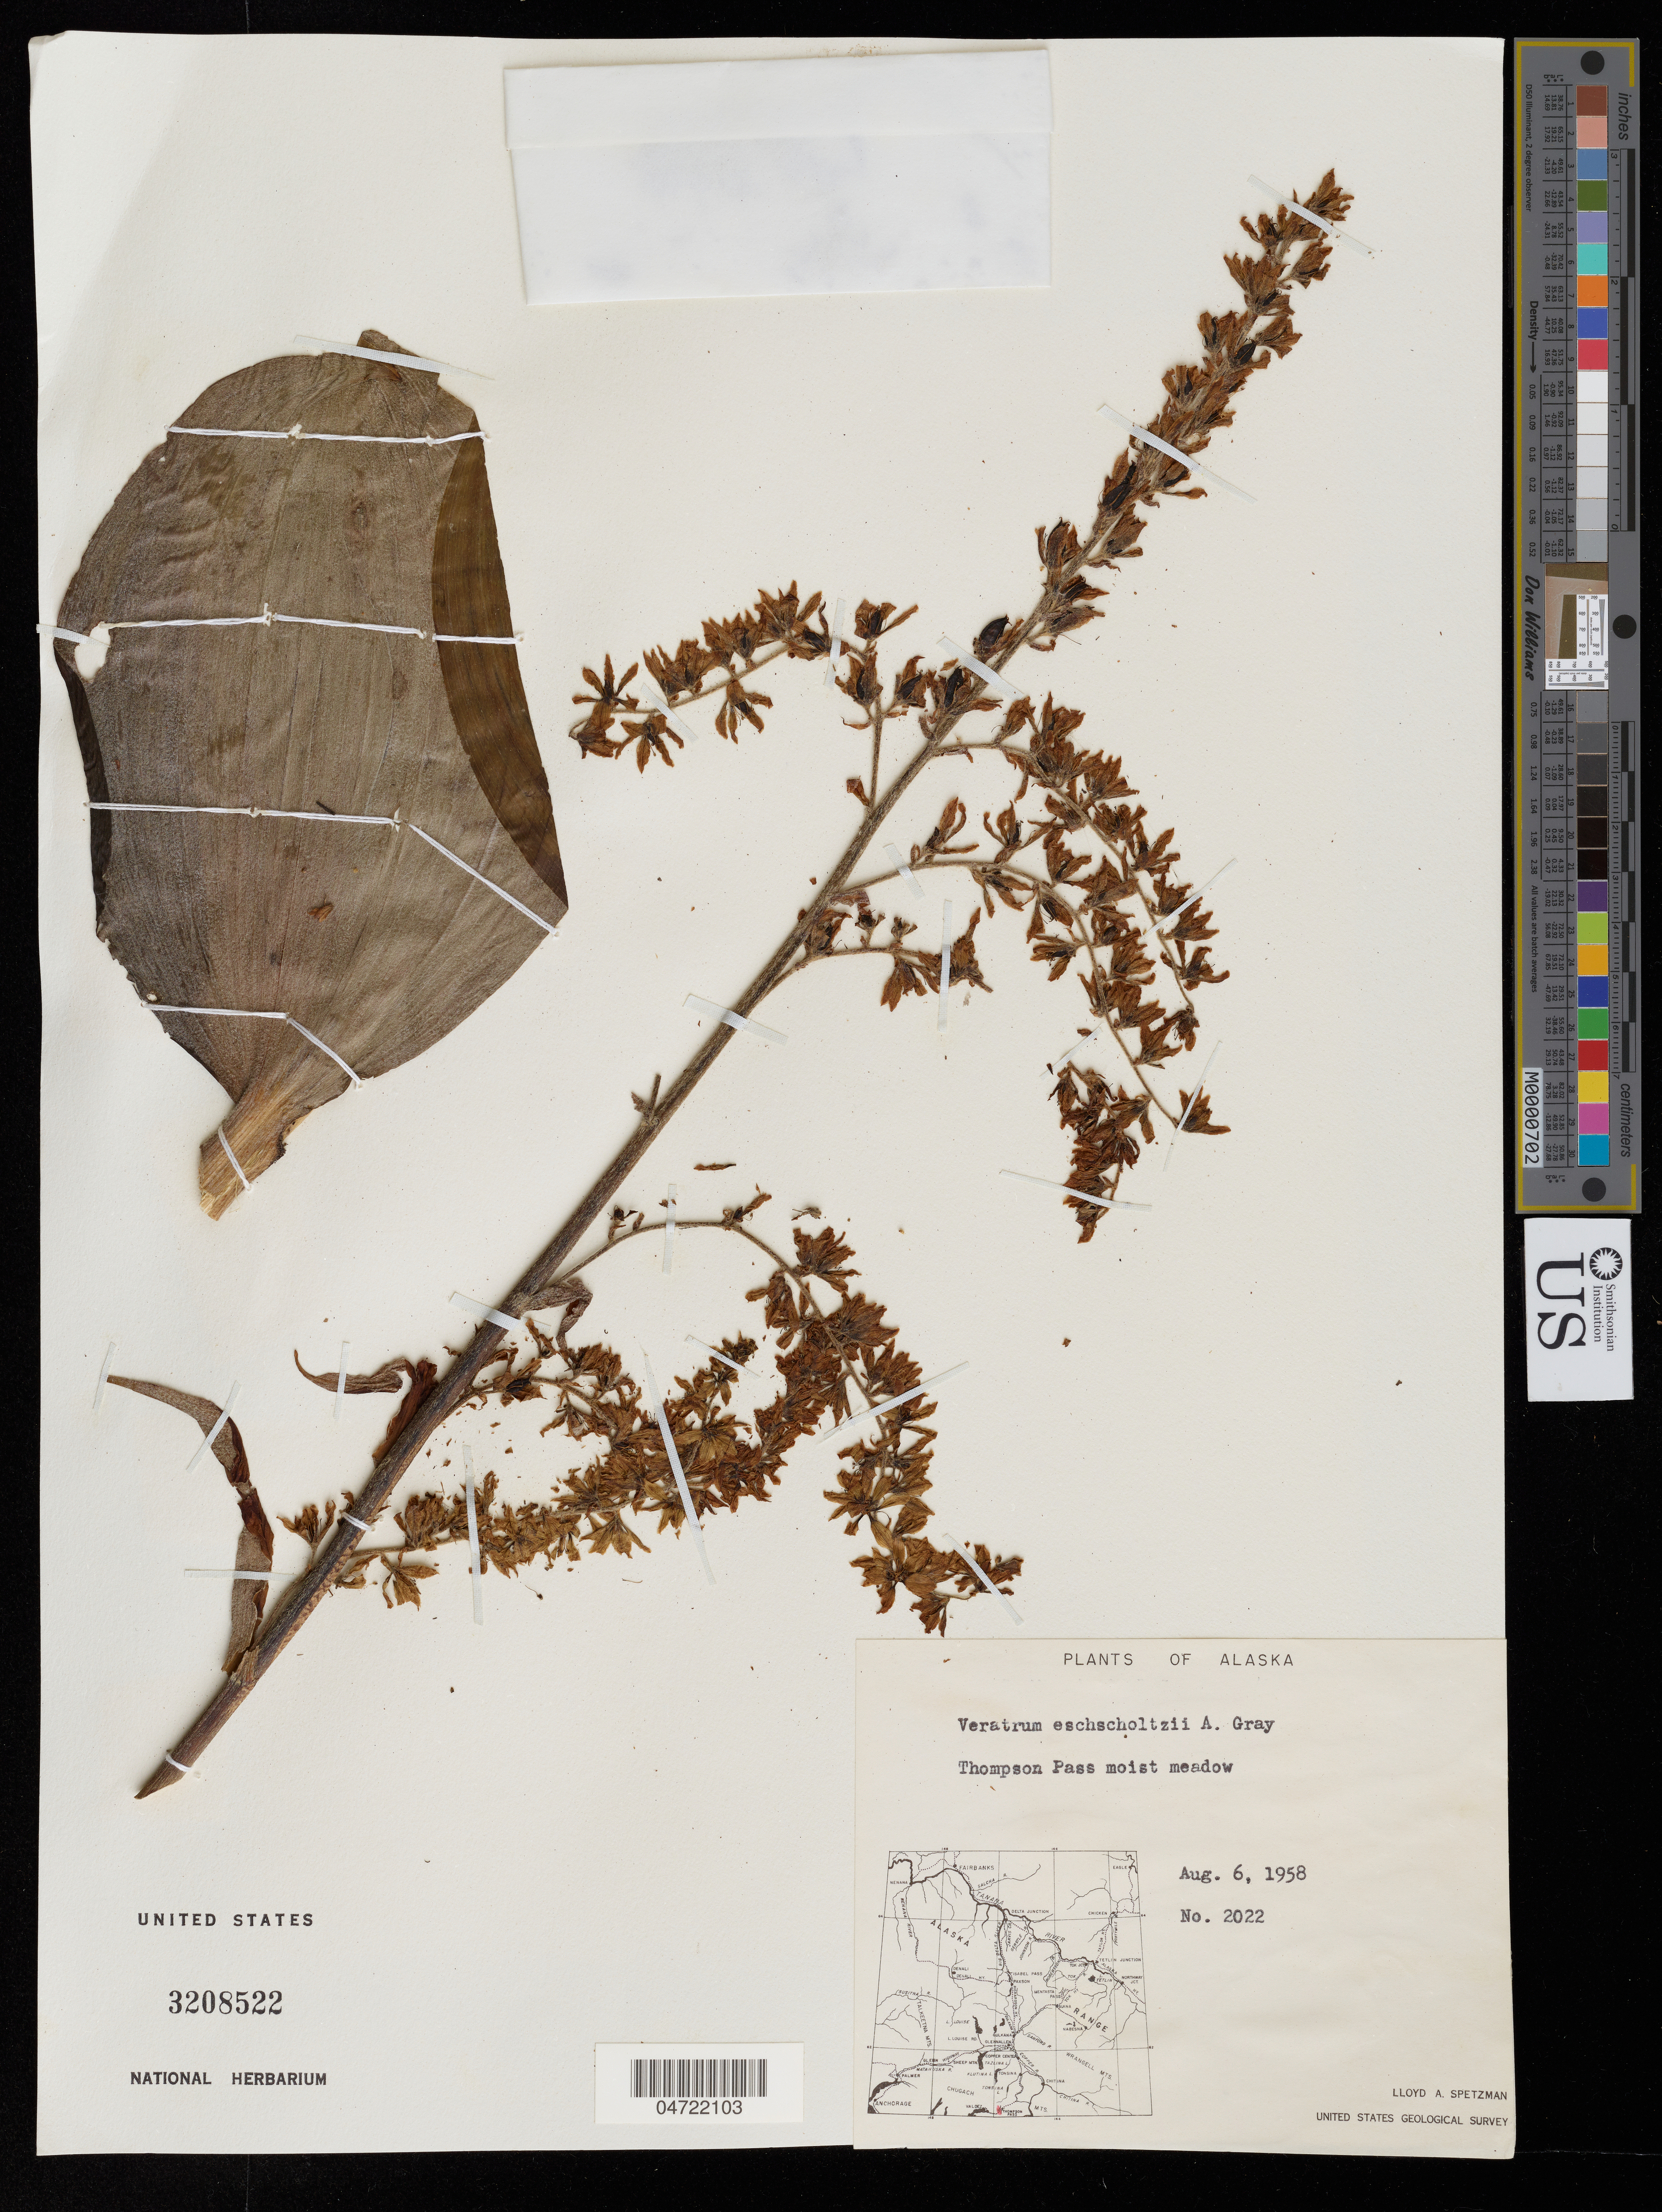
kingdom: Plantae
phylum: Tracheophyta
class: Liliopsida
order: Liliales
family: Melanthiaceae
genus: Veratrum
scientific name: Veratrum eschscholtzii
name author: A. Gray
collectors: L. Spetzman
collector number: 2022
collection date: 1958-08-06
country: United States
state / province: Alaska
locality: Thompson Pass.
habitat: Moist meadow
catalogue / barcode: US 3208522